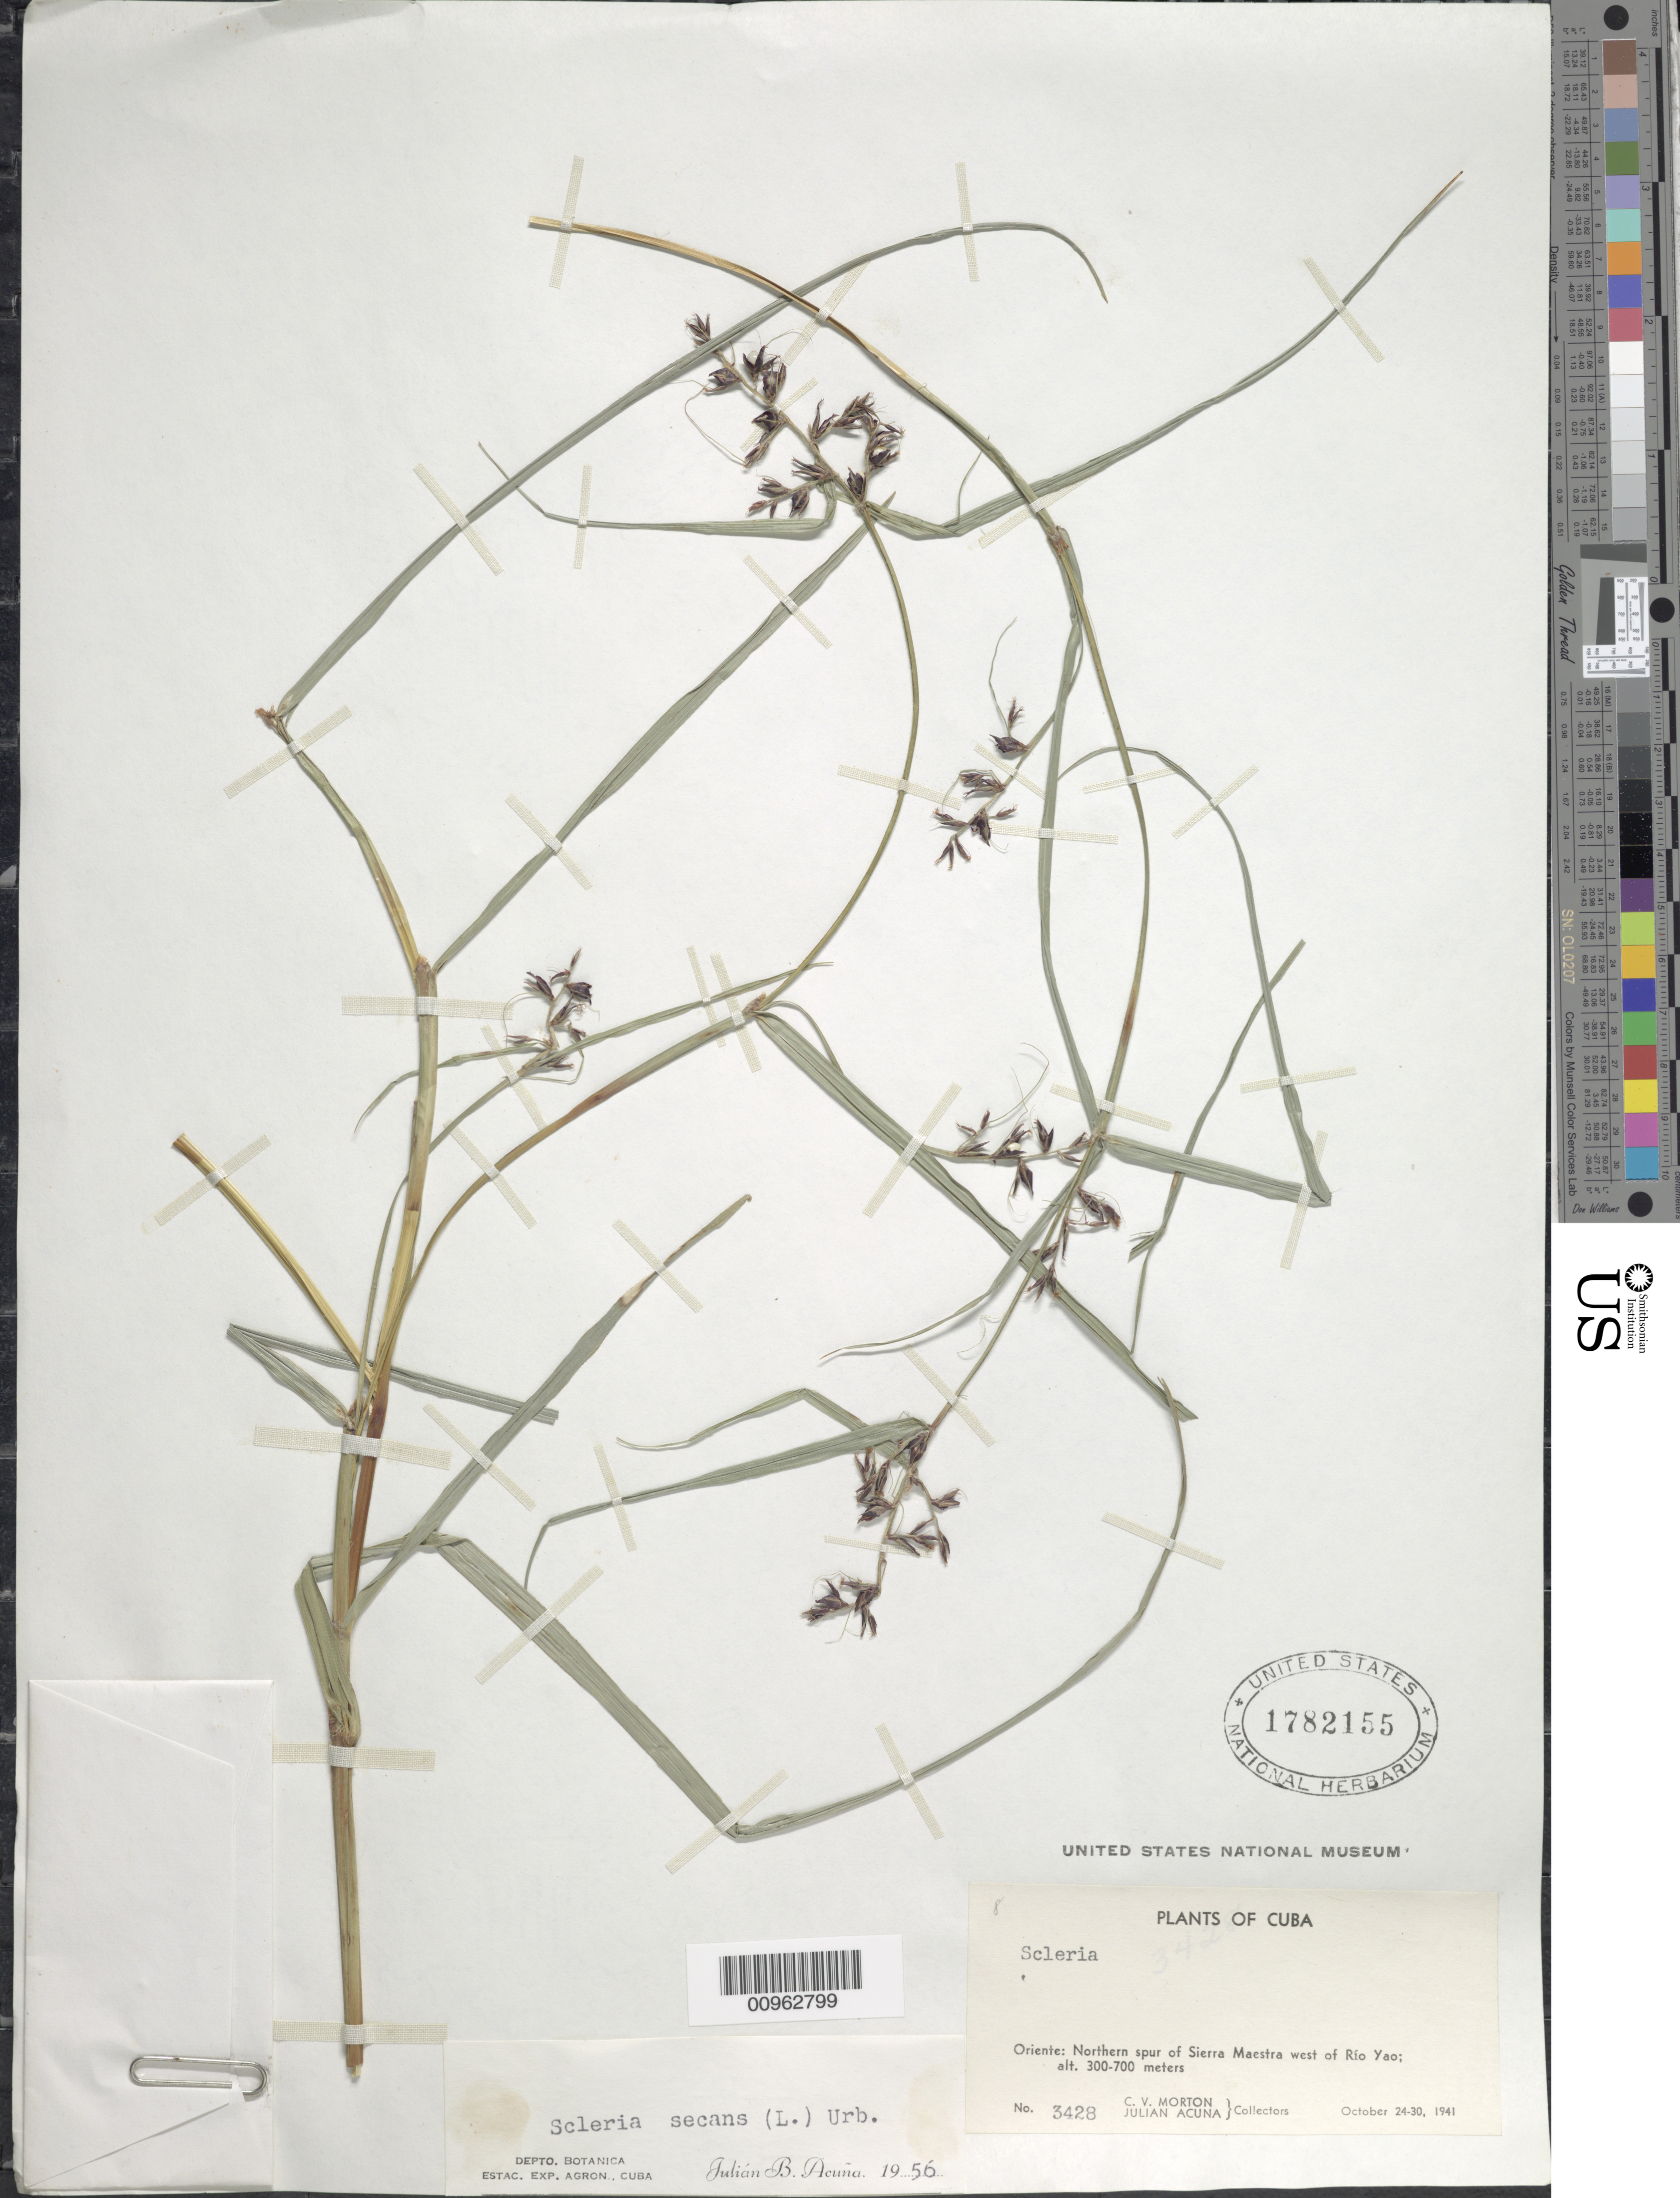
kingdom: Plantae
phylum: Tracheophyta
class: Liliopsida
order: Poales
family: Cyperaceae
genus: Scleria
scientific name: Scleria secans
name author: (L.) Urb.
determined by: Acuña, J. B.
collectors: C. V. Morton & J. Acuña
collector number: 3428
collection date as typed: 24 Oct 1941 to 30 Oct 1941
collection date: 1941-10-24/1941-10-30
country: Cuba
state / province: Oriente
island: Cuba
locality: Northern spur of Sierra Maestra west of Río Yao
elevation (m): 300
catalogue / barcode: US 1782155